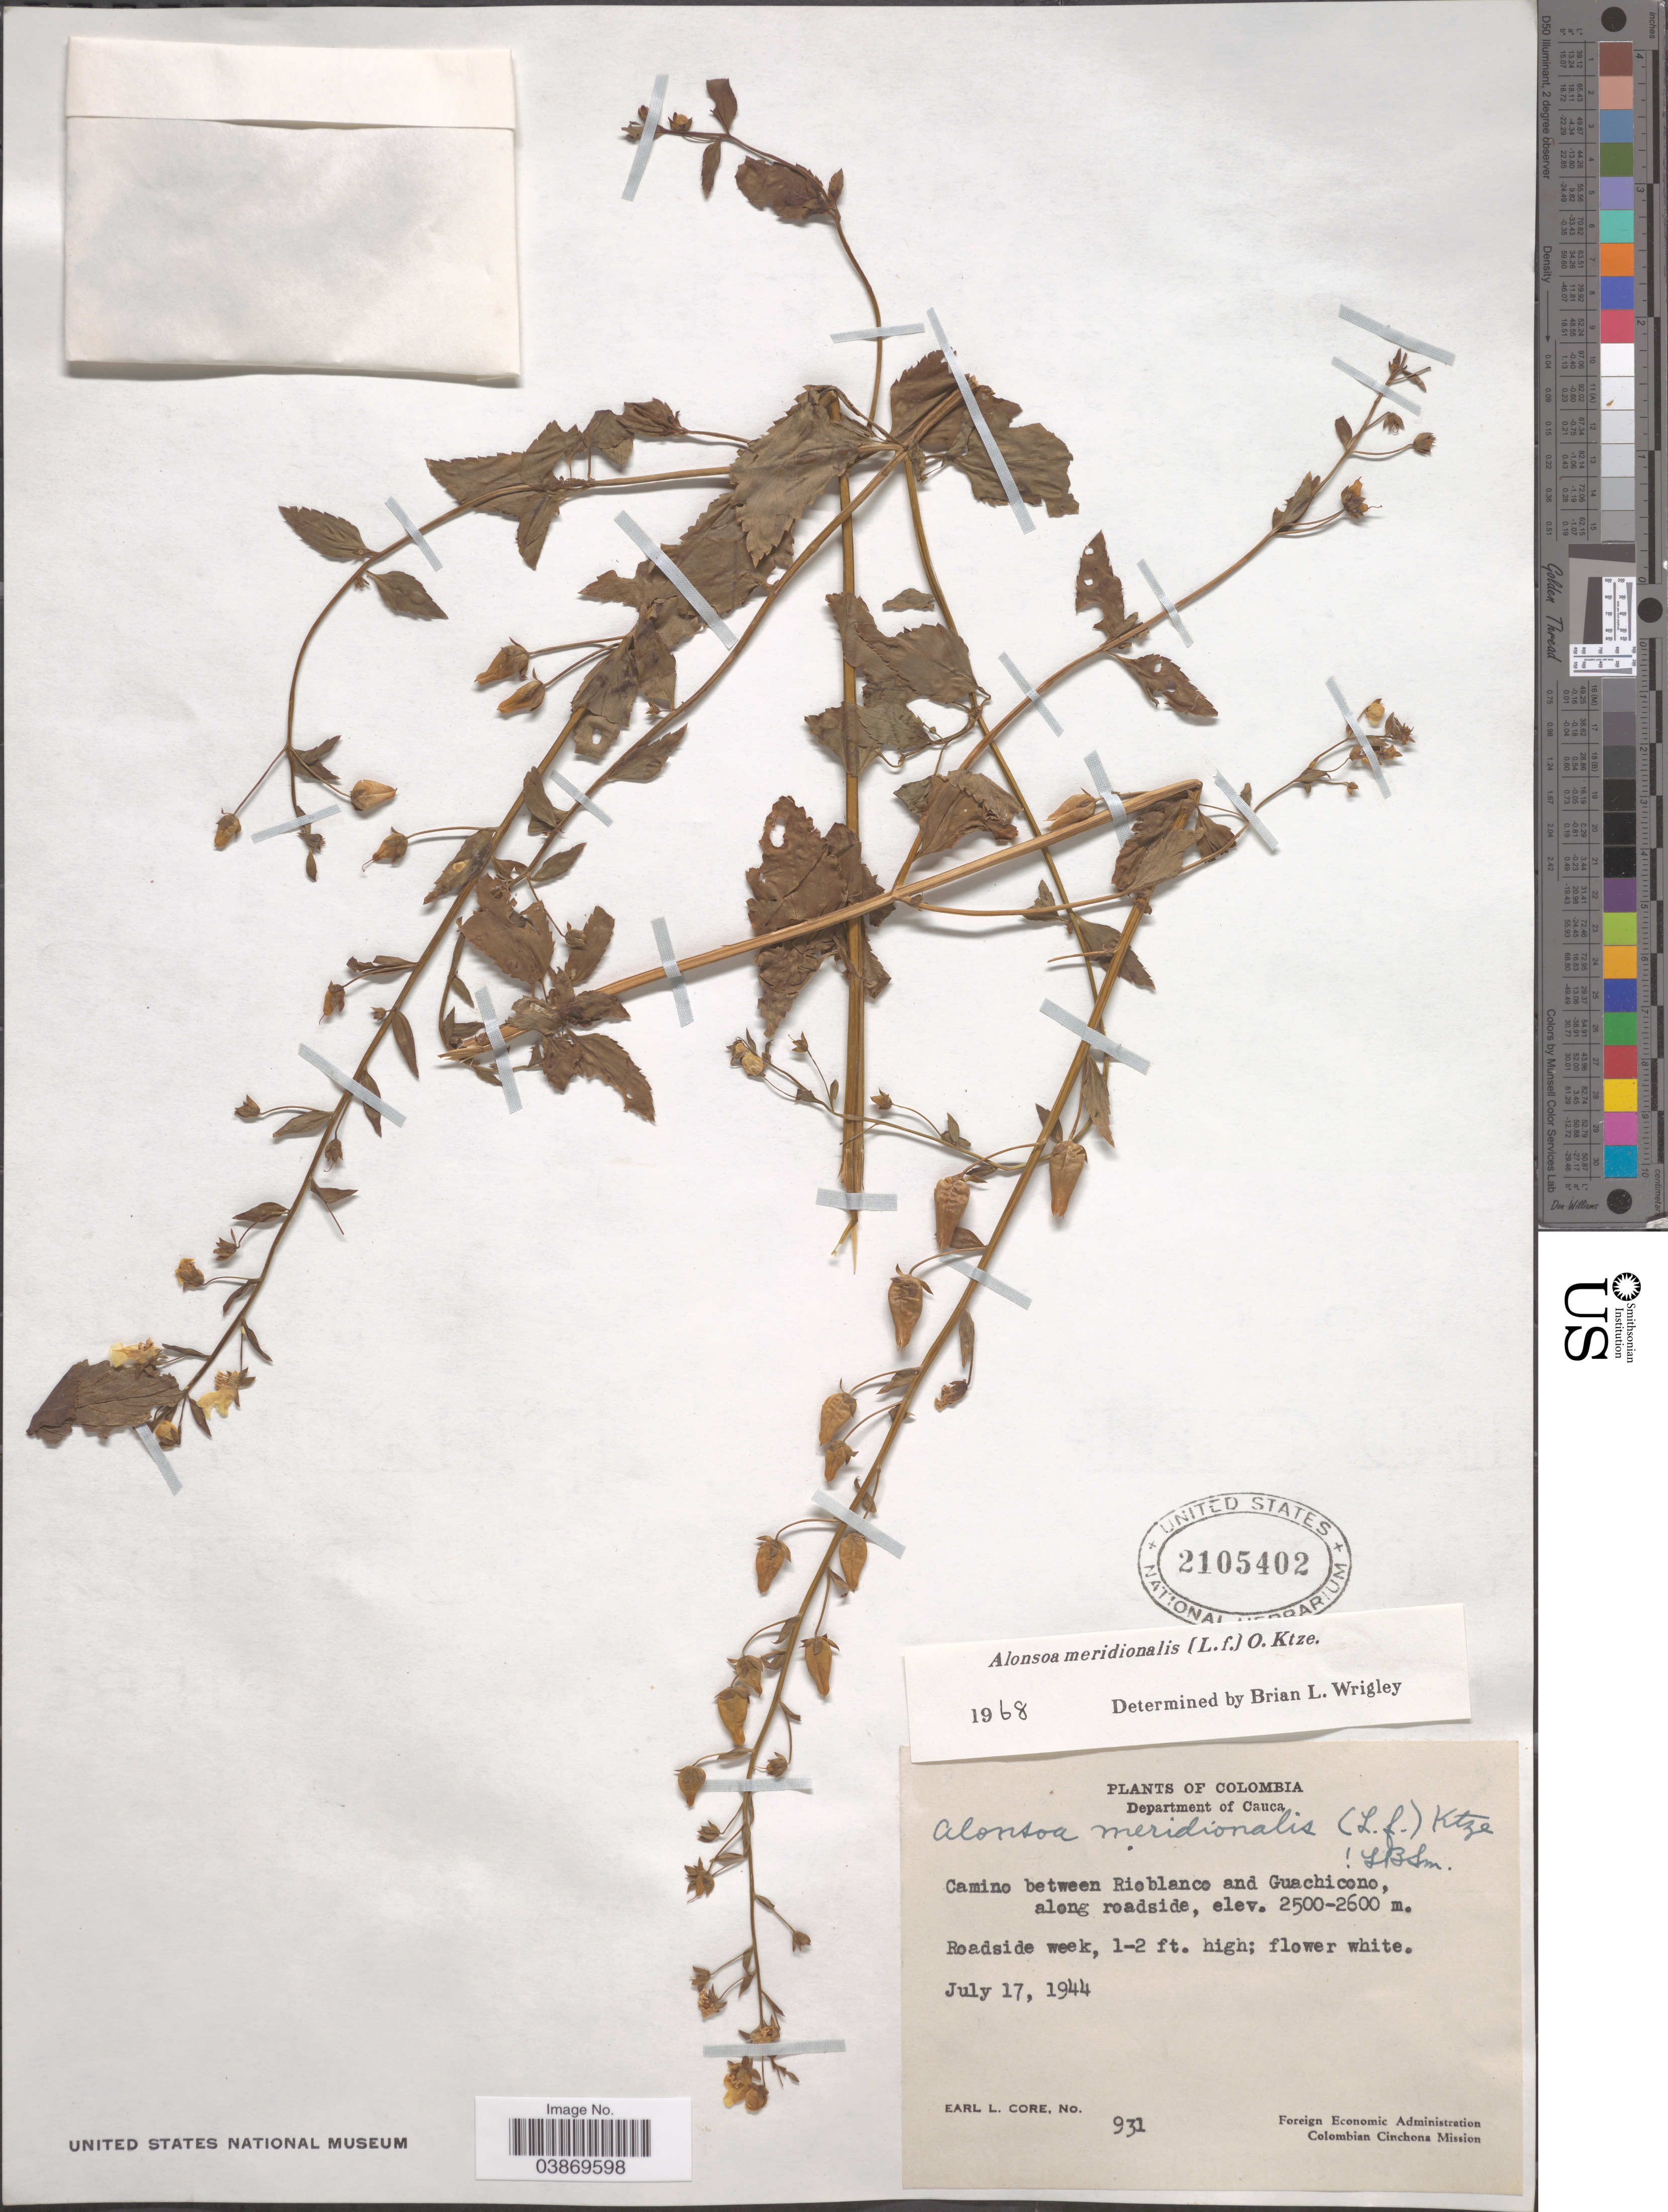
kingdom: Plantae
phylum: Tracheophyta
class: Magnoliopsida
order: Lamiales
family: Scrophulariaceae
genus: Alonsoa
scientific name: Alonsoa meridionalis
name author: (L. f.) Kuntze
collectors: E. L. Core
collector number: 931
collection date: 1944-07-17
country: Colombia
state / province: Cauca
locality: Department of Cauca. Camino between Rioblanca and Guachicono, along roadside.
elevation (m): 2500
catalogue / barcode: US 2105402